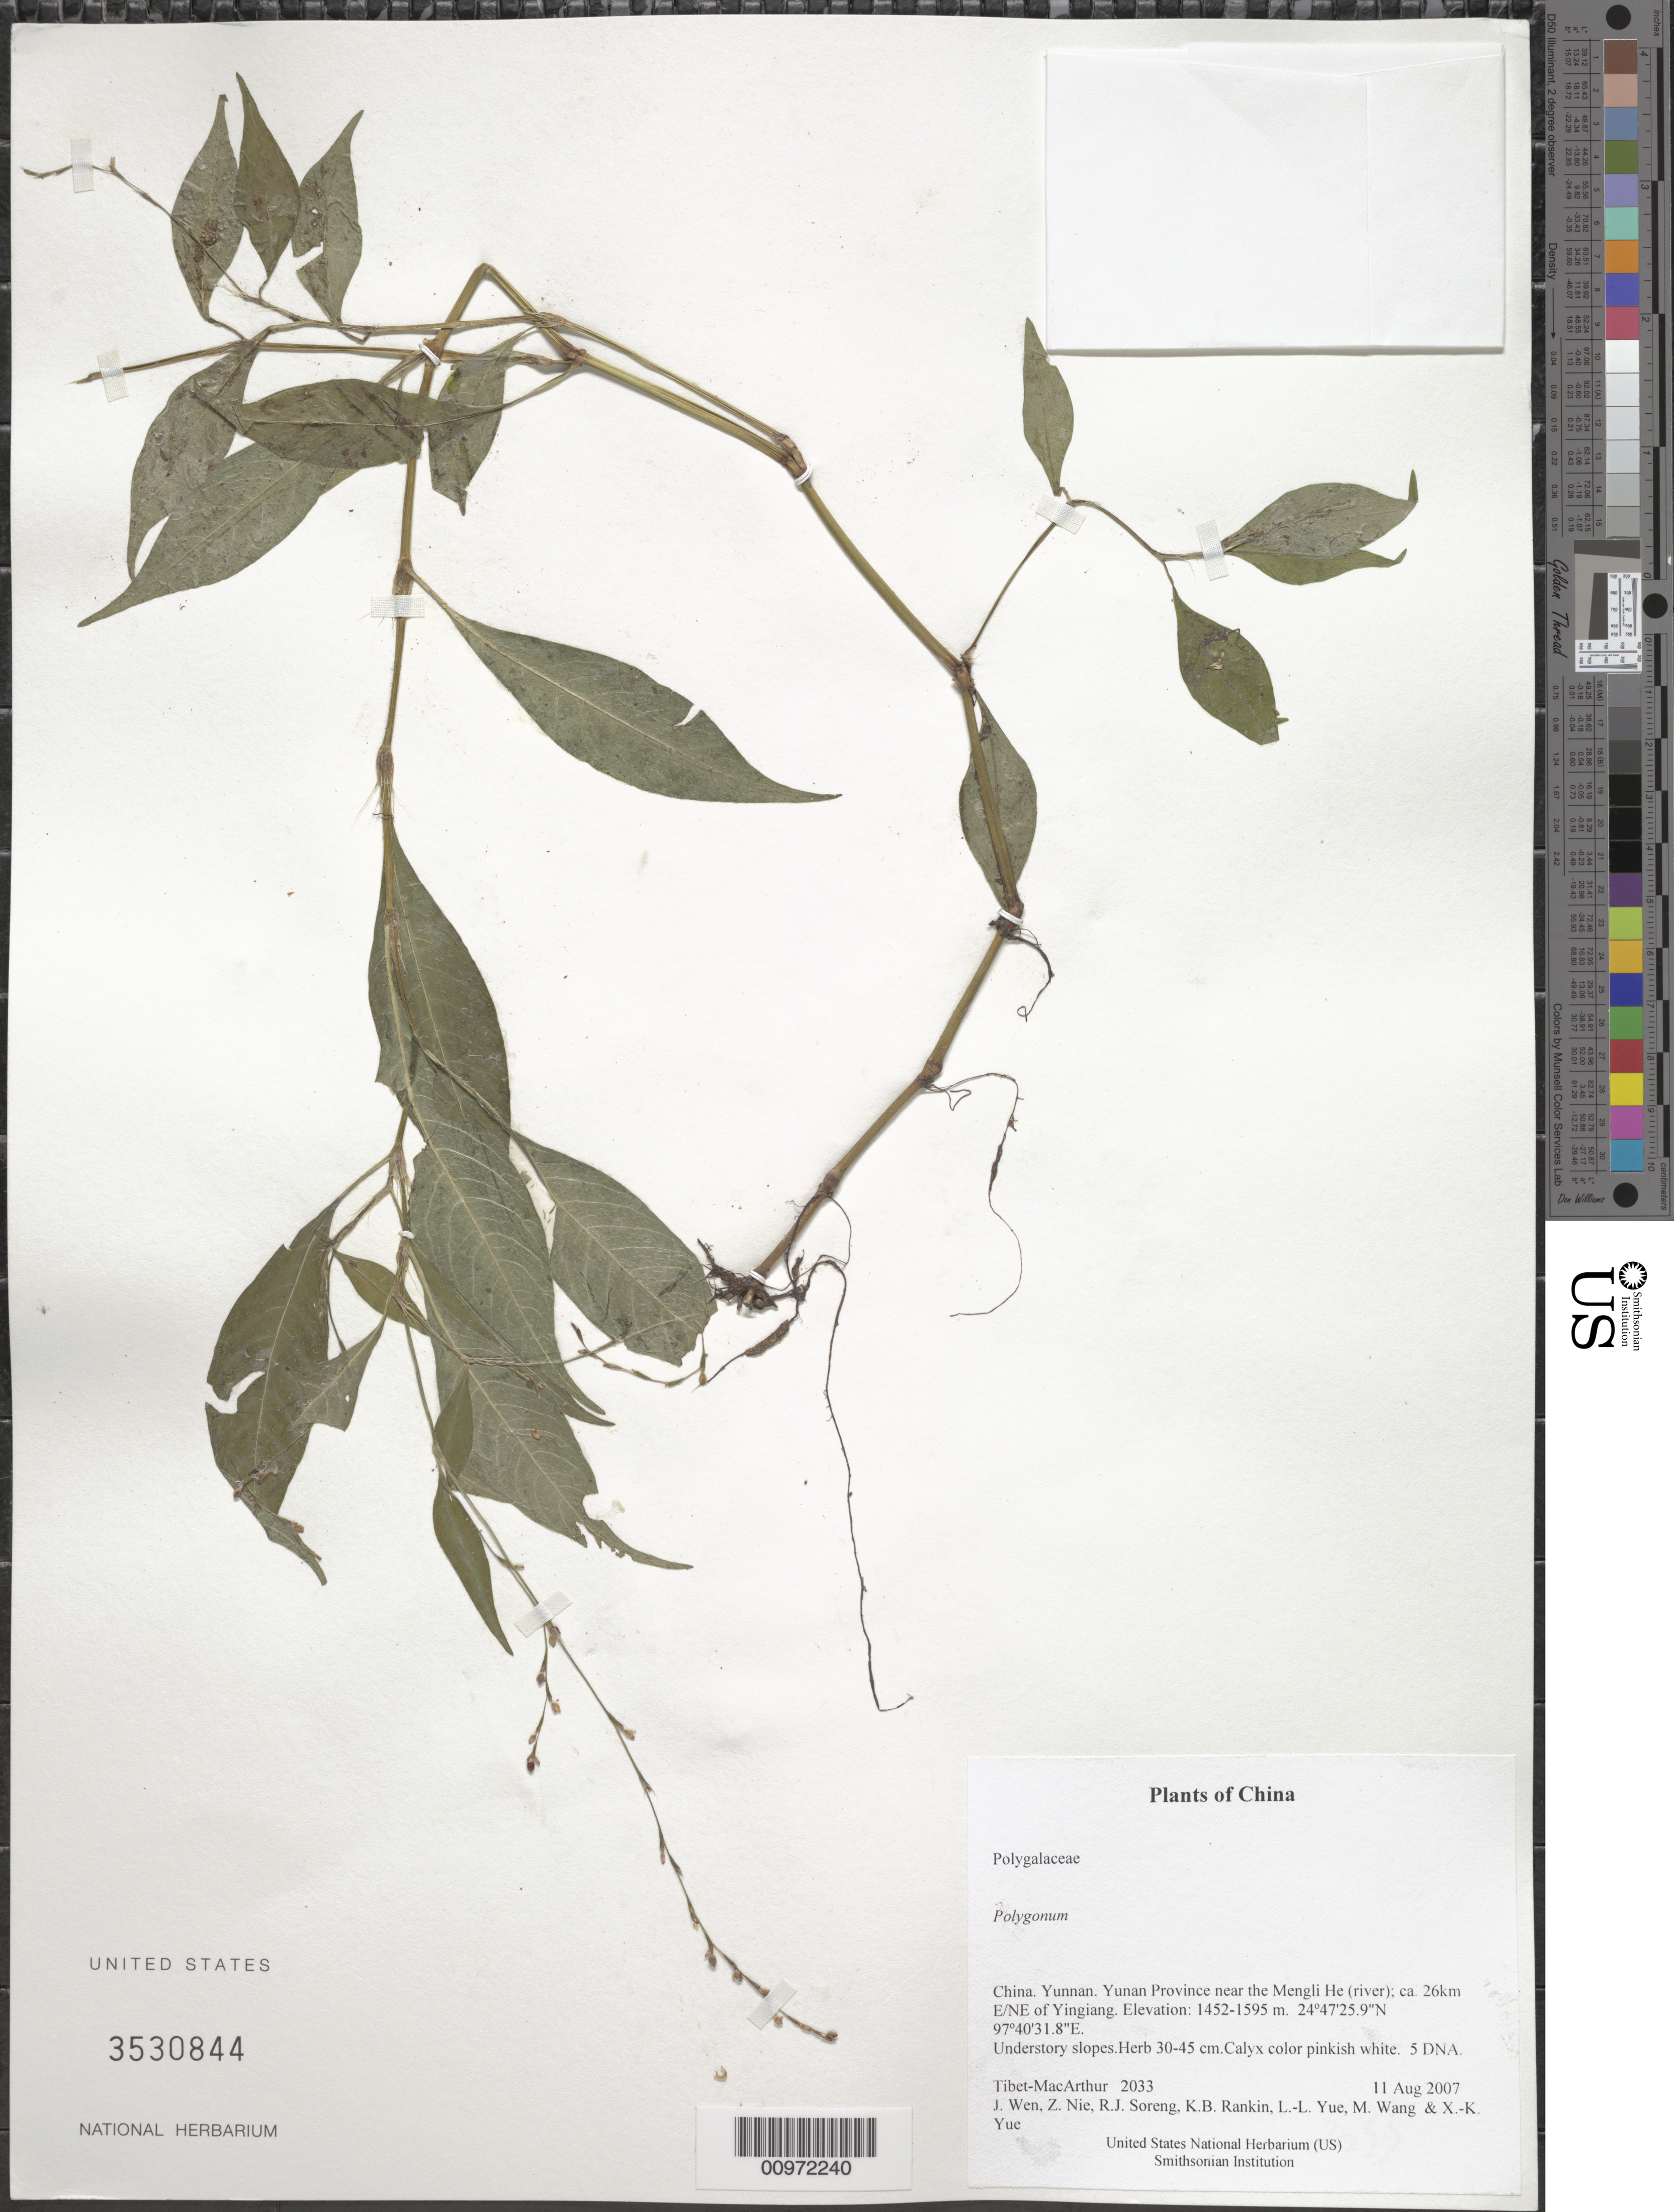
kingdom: Plantae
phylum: Tracheophyta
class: Magnoliopsida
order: Caryophyllales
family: Polygonaceae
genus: Polygonum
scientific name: Polygonum sp.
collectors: Tibet-MacArthur, J. Wen, Z. Nie, R. J. Soreng, K. Rankin, L. Yue, M. Wang & X. Yue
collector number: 2033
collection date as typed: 11 Aug 2007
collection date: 2007-08-11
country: China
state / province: Yunnan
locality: Yunan Province near the Mengli He (river); ca. 26km E/NE of Yingiang.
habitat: Understory slopes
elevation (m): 1452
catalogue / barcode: US 3530844